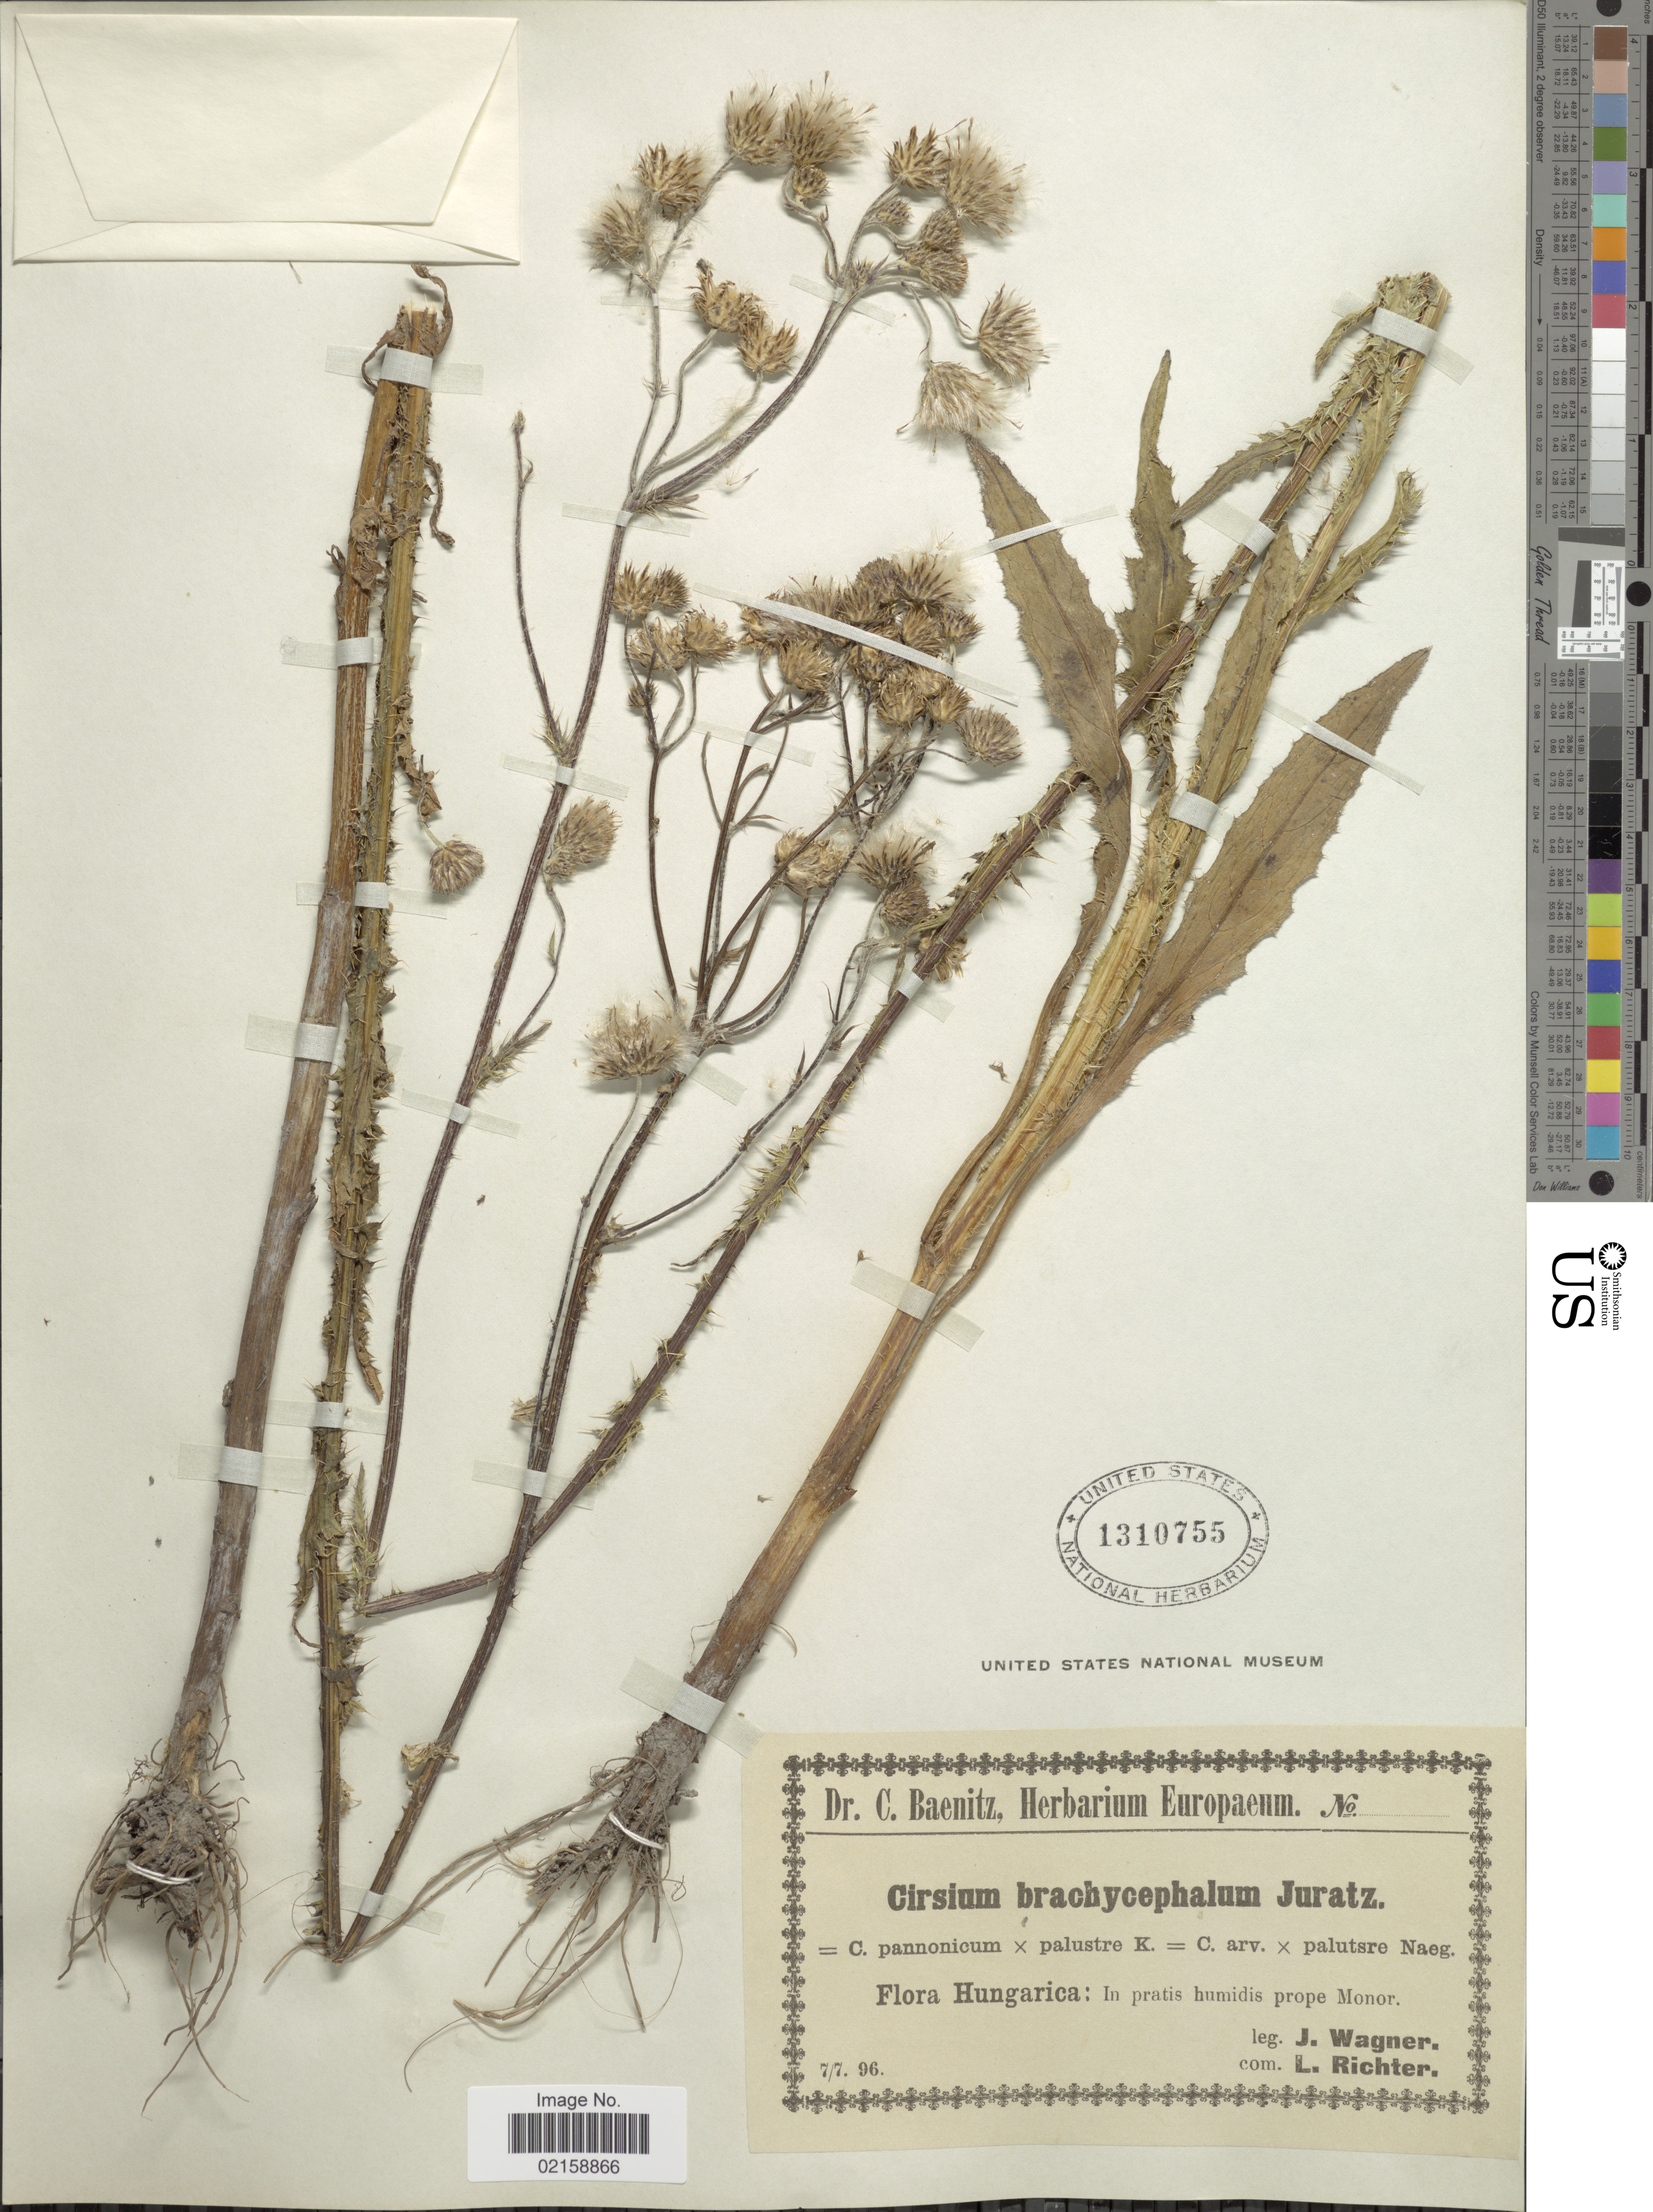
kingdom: Plantae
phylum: Tracheophyta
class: Magnoliopsida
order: Asterales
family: Asteraceae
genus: Cirsium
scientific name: Cirsium brachycephalum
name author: Jur.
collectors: J. Wagner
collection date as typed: Transcribed d/m/y: 7/7/96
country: Hungary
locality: In pratis humidis prope Monor.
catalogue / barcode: US 1310755